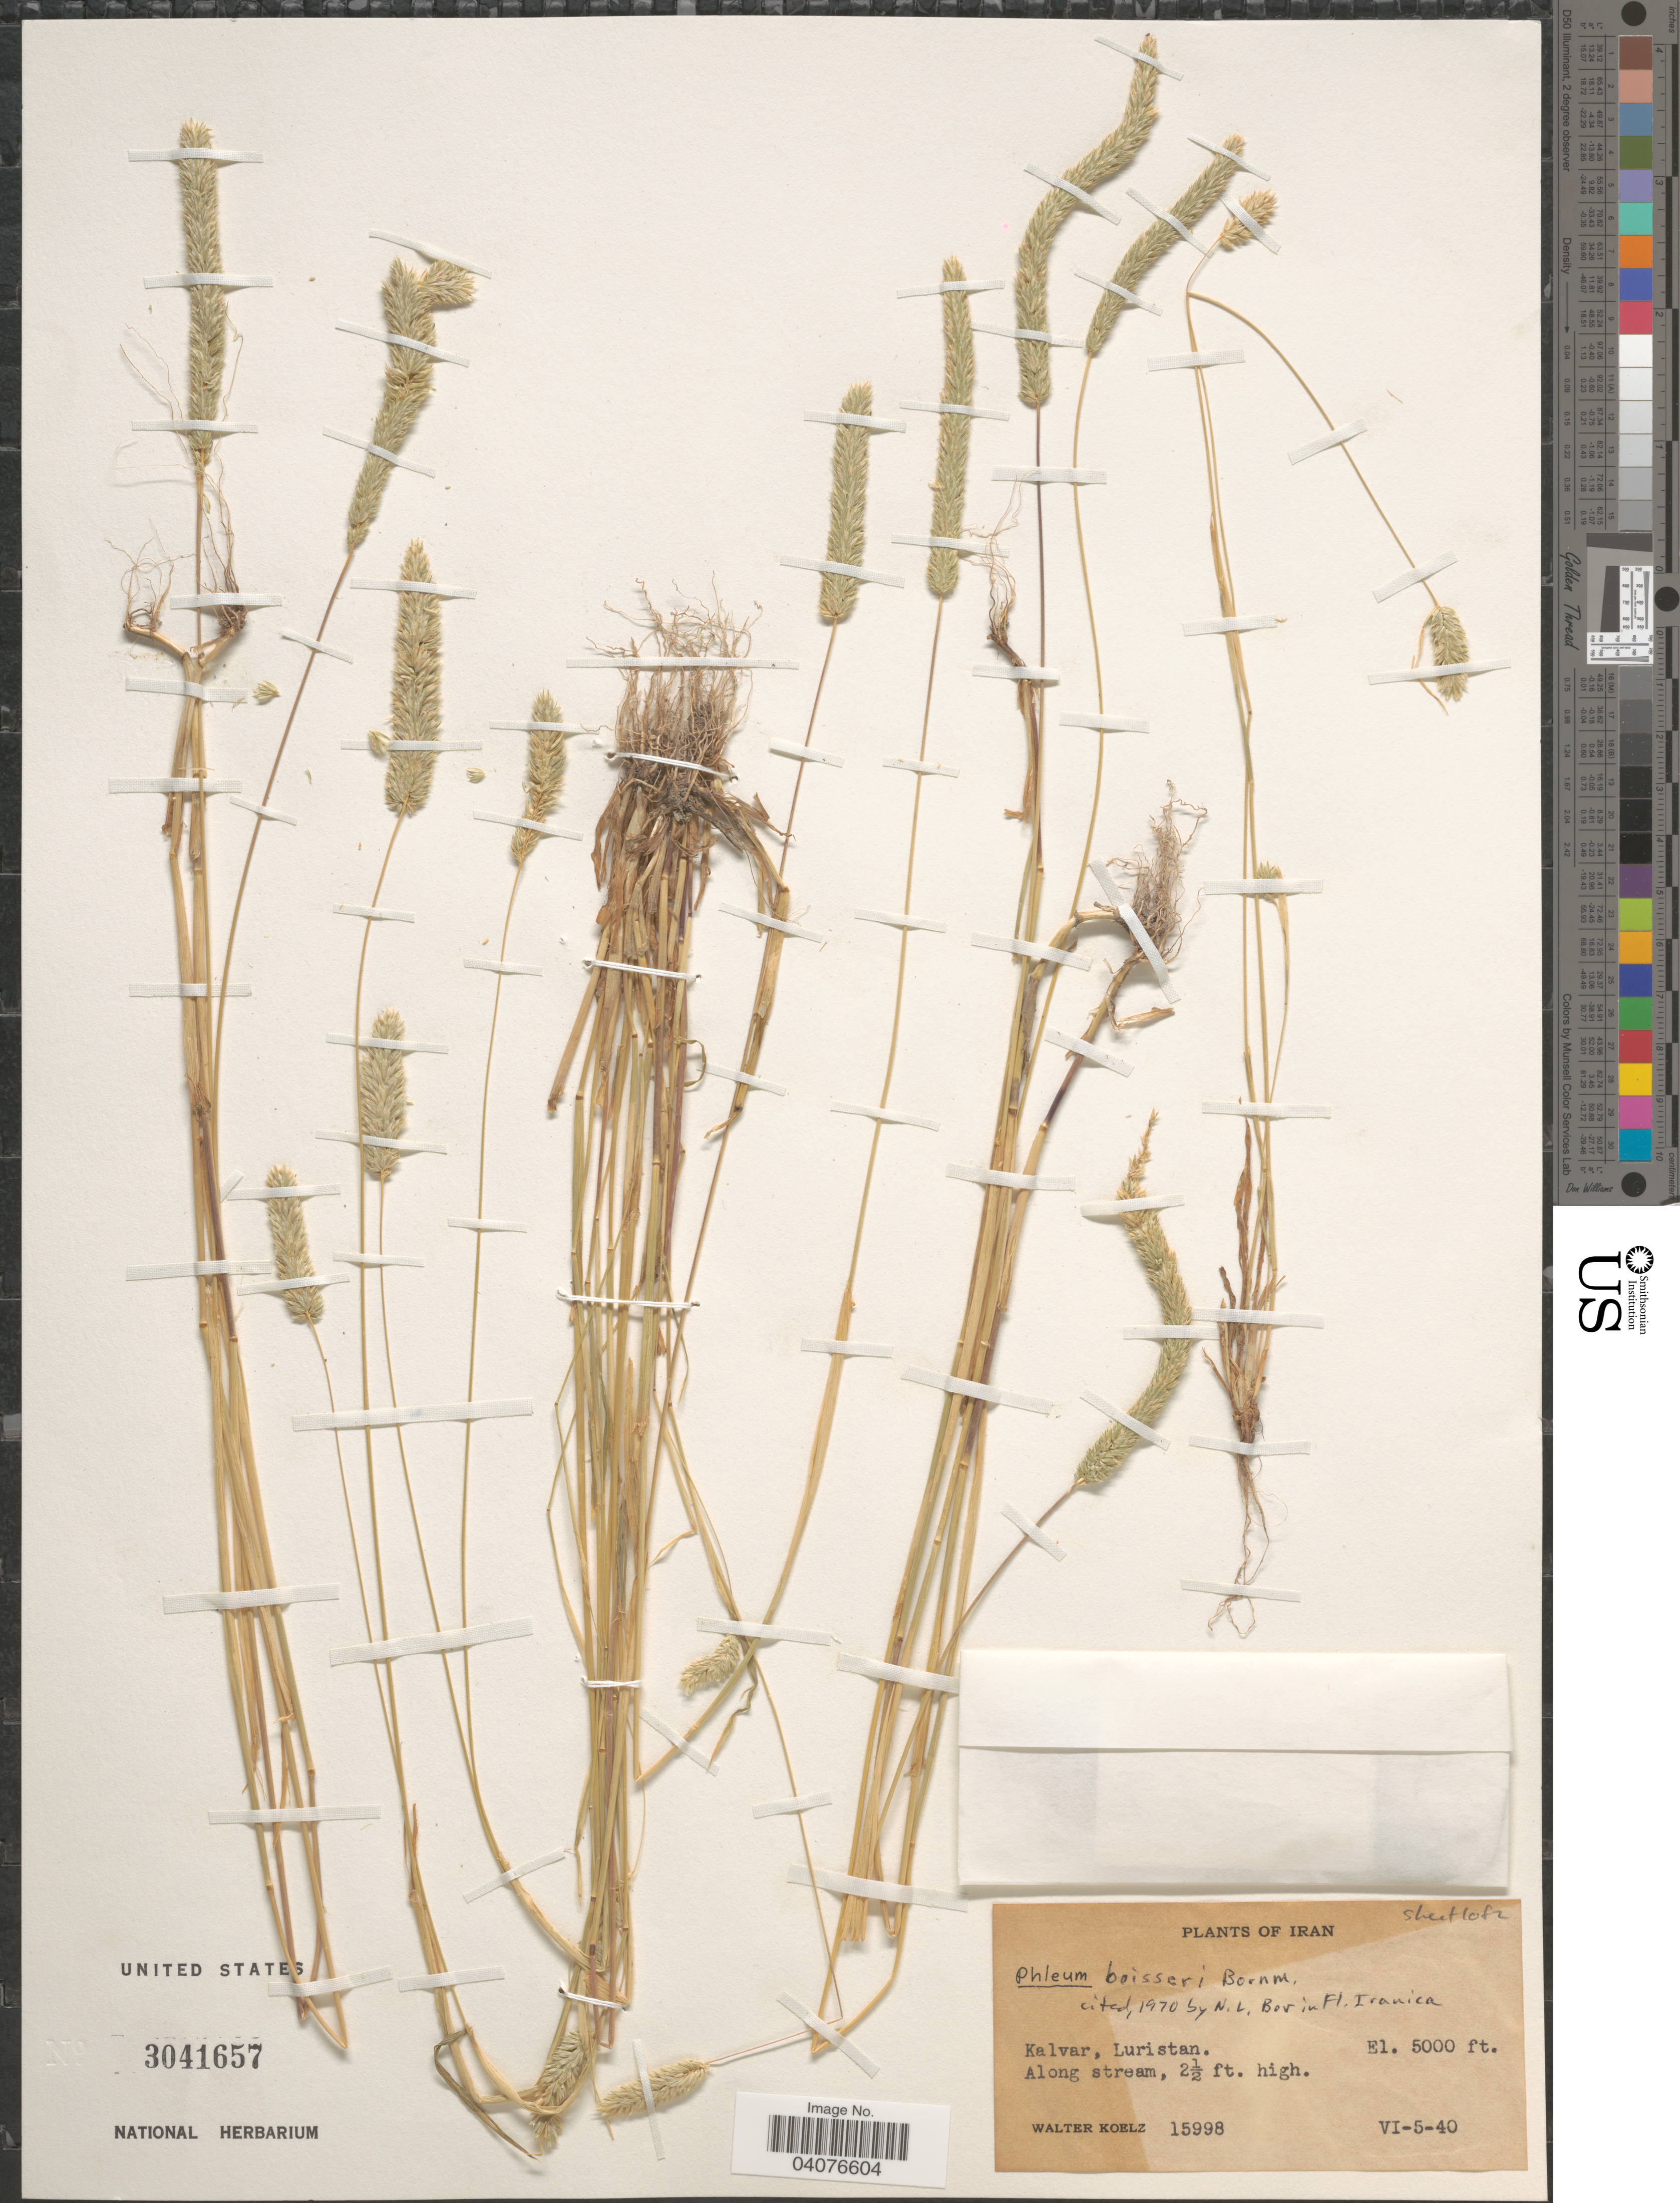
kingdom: Plantae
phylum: Tracheophyta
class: Liliopsida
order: Poales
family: Poaceae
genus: Phleum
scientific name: Phleum boissieri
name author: Bornm.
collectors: W. N. Koelz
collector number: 15998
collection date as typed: Transcribed d/m/y: 5/6/40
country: Iran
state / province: Lorestan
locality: Kalvar, Luristan. Along stream.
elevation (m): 1524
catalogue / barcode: US 3041657